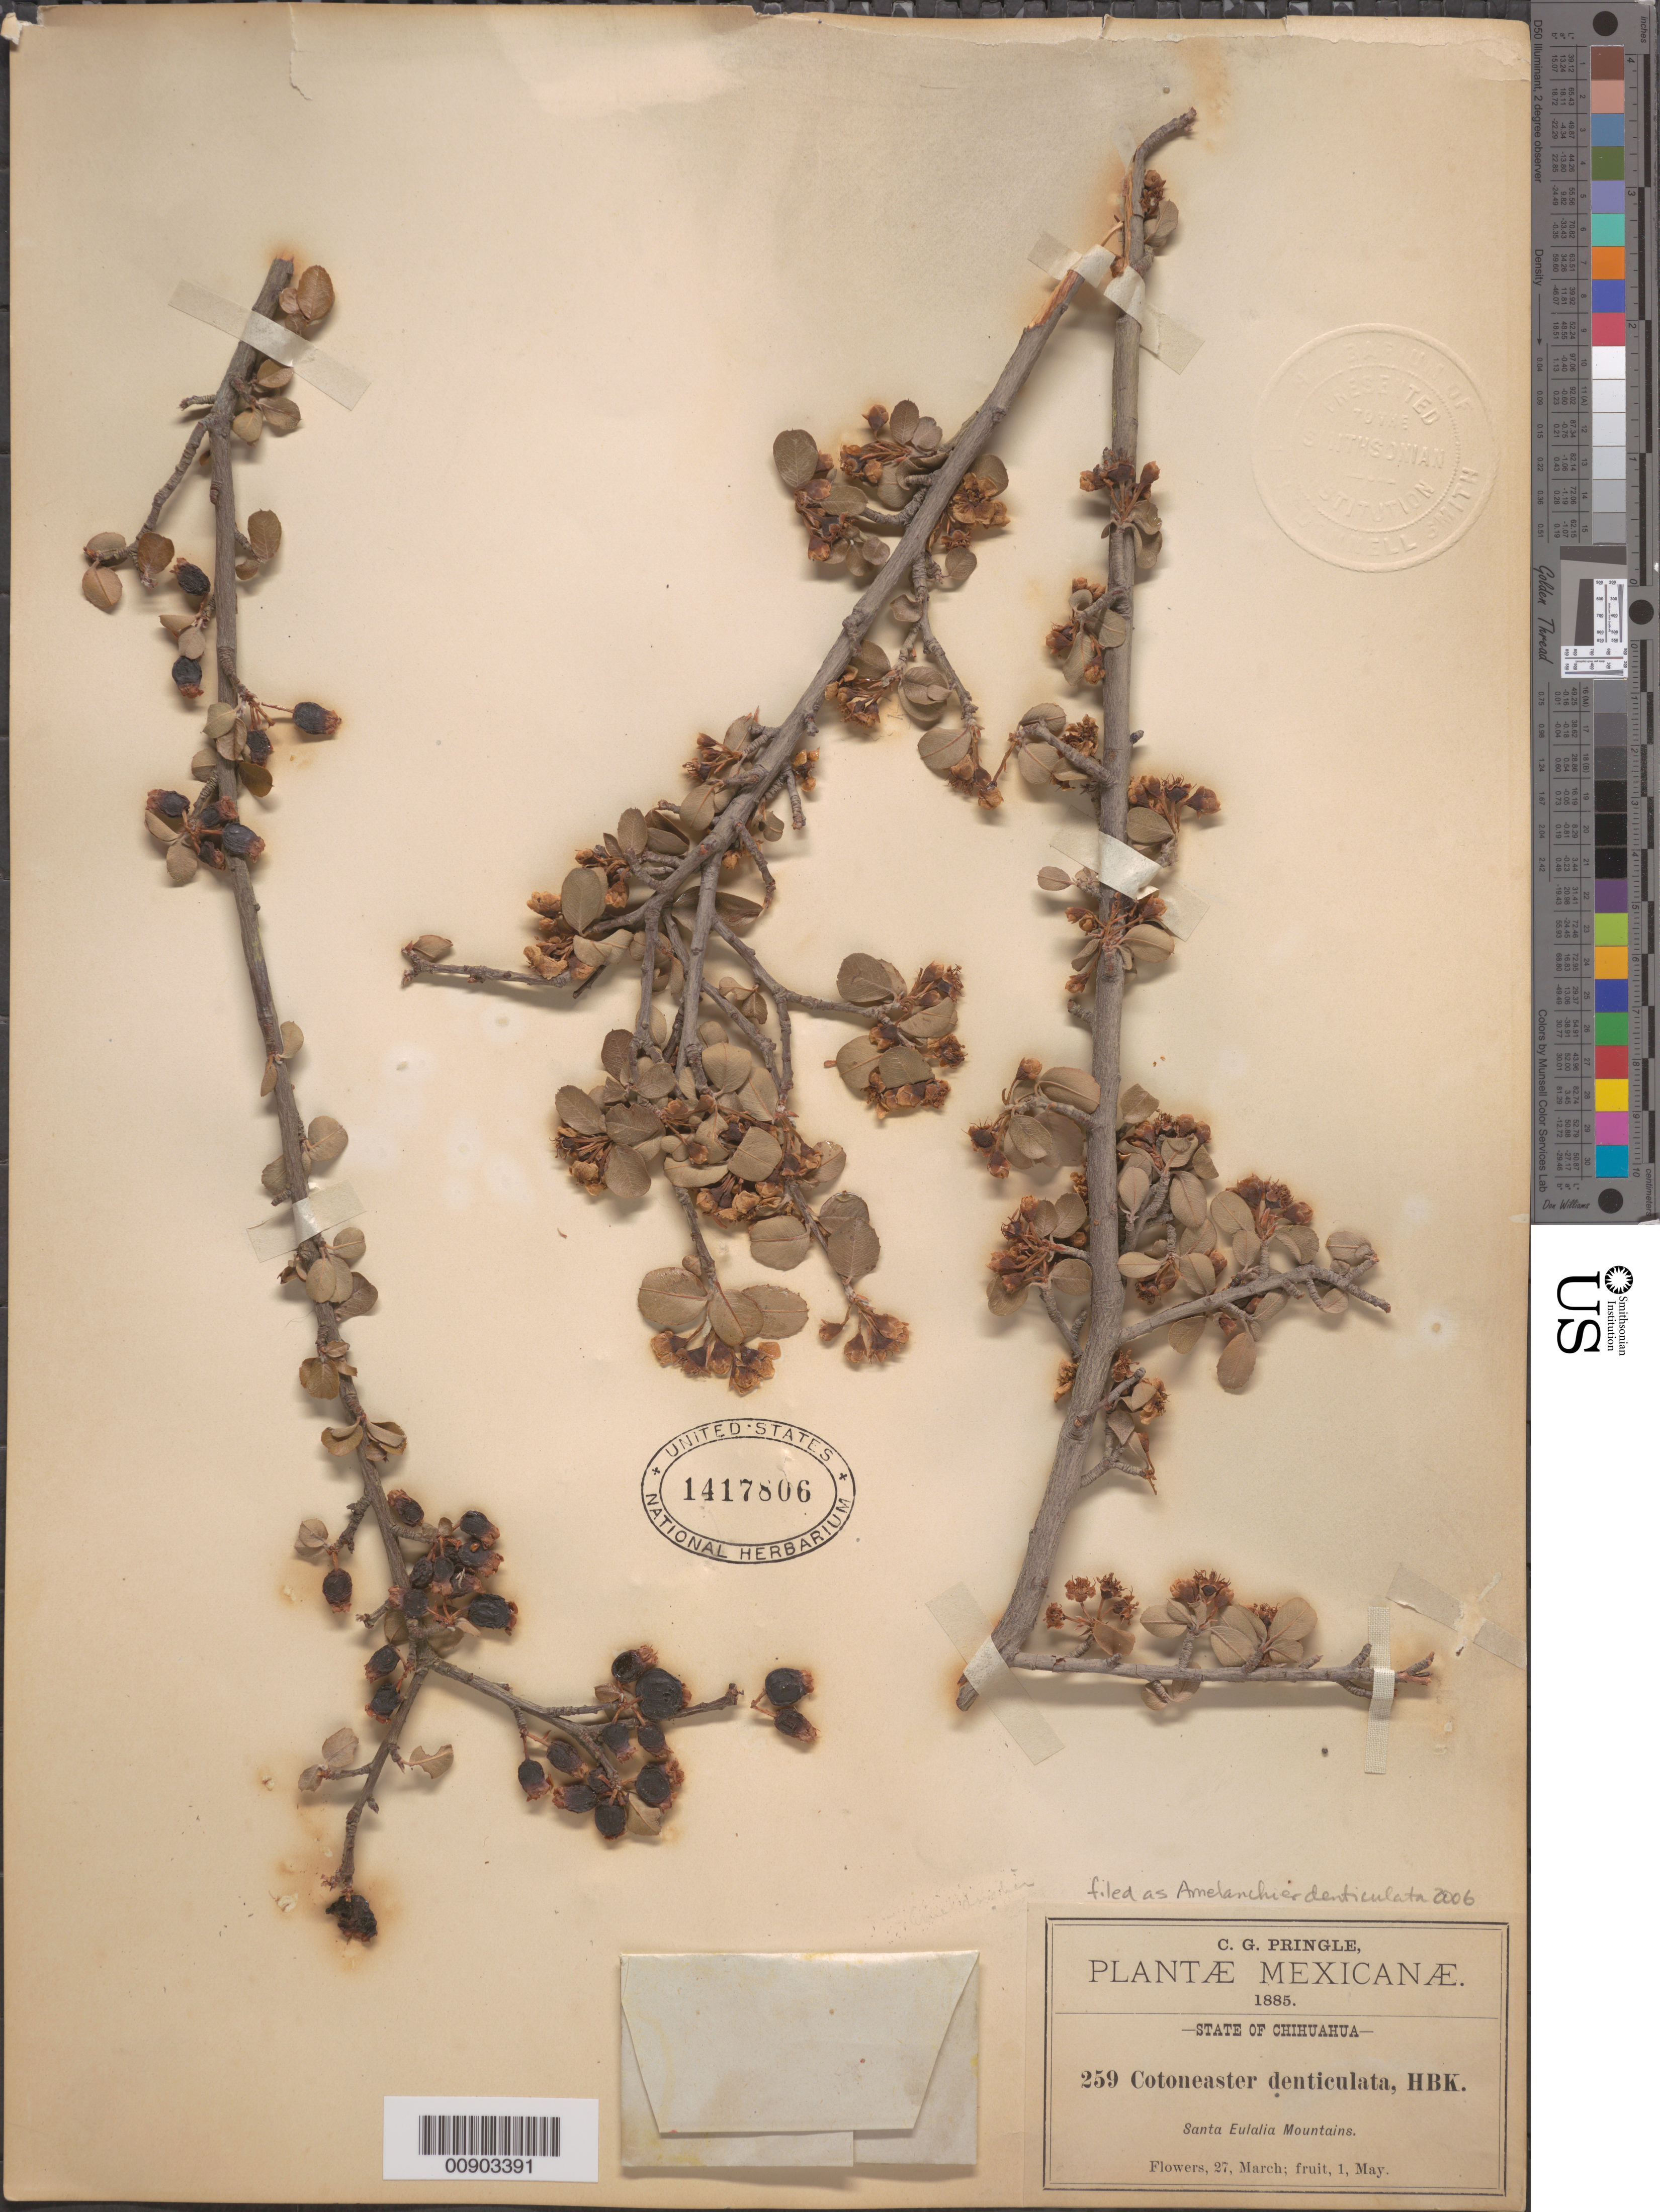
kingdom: Plantae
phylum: Tracheophyta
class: Magnoliopsida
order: Rosales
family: Rosaceae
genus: Malacomeles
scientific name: Malacomeles pringlei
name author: (Koehne) B.L. Turner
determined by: Strong, Mark T., (BOT), Smithsonian Institution - National Museum of Natural History (UNITED STATES)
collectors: C. G. Pringle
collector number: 259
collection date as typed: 27 Mar 1885 to 01 May 1885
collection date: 1885-03-27/1885-05-01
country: Mexico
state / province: Chihuahua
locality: Santa Eulalia Mountains, Chihuahua.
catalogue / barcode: US 1417806